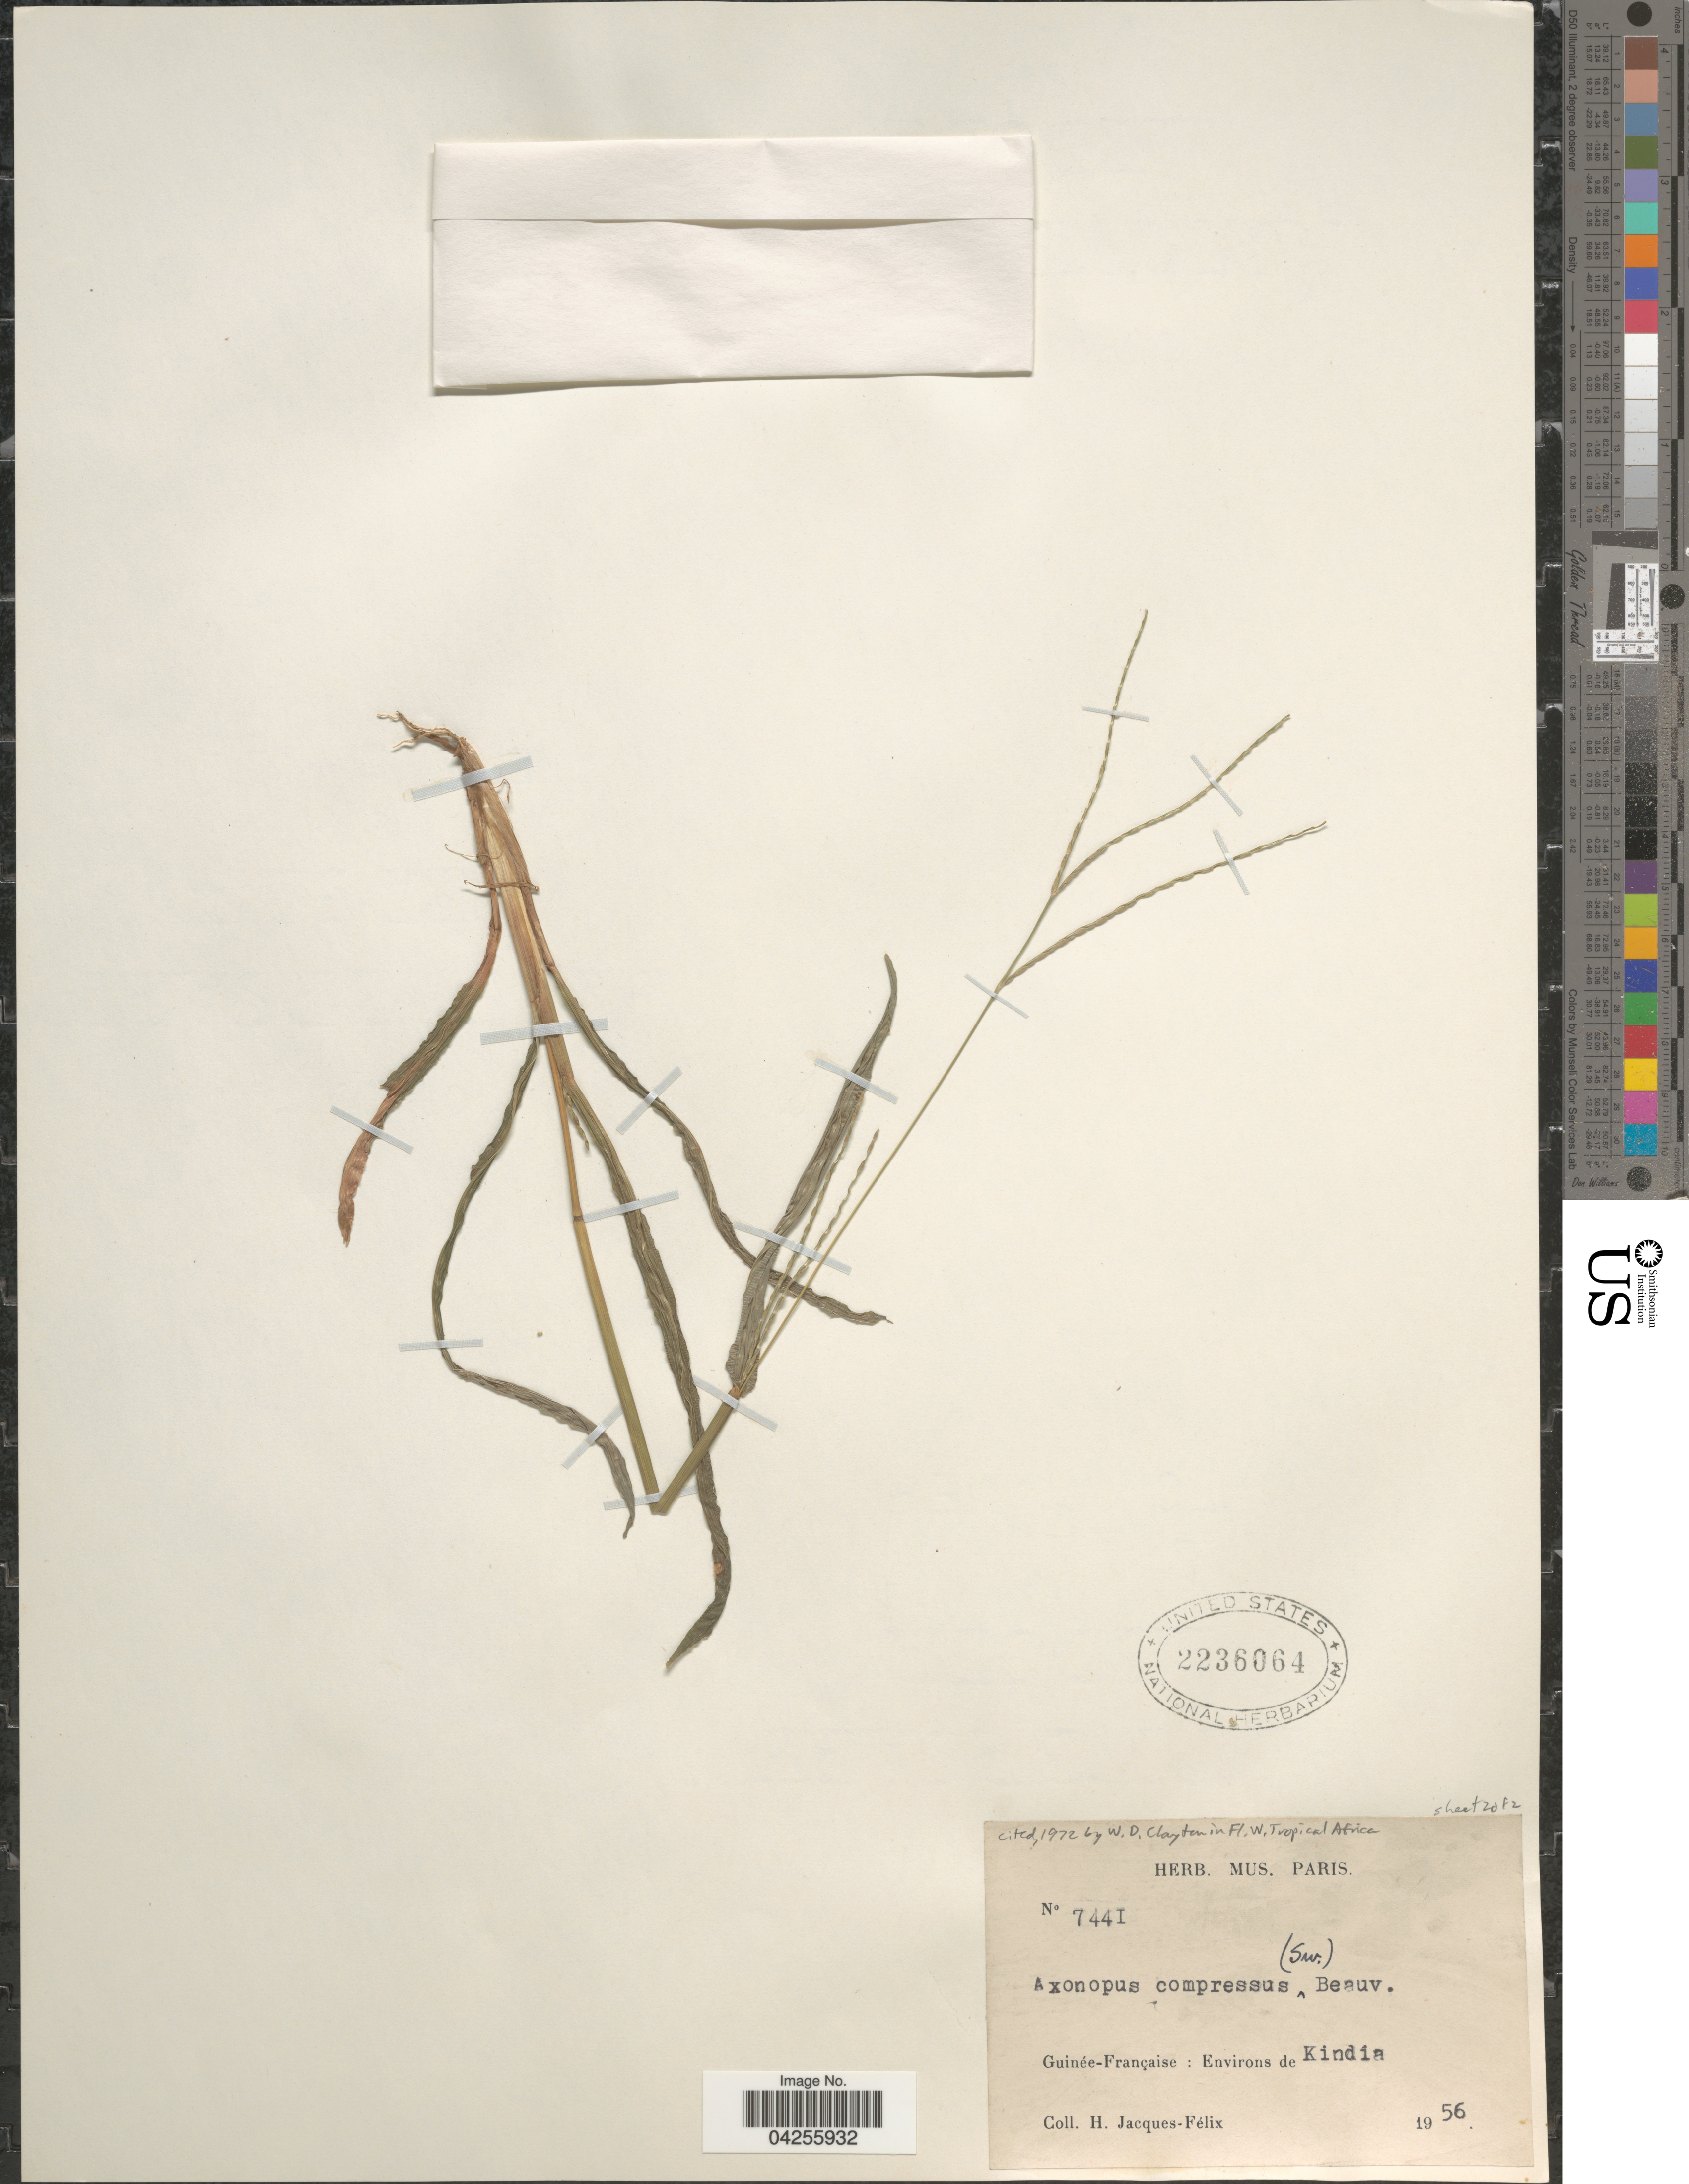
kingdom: Plantae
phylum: Tracheophyta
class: Liliopsida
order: Poales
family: Poaceae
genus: Axonopus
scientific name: Axonopus compressus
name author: (Sw.) P. Beauv.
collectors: H. Jacques-Félix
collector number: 7441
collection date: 1956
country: French Guiana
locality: Guinée-Française: Environs de Kindia.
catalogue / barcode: US 2236064